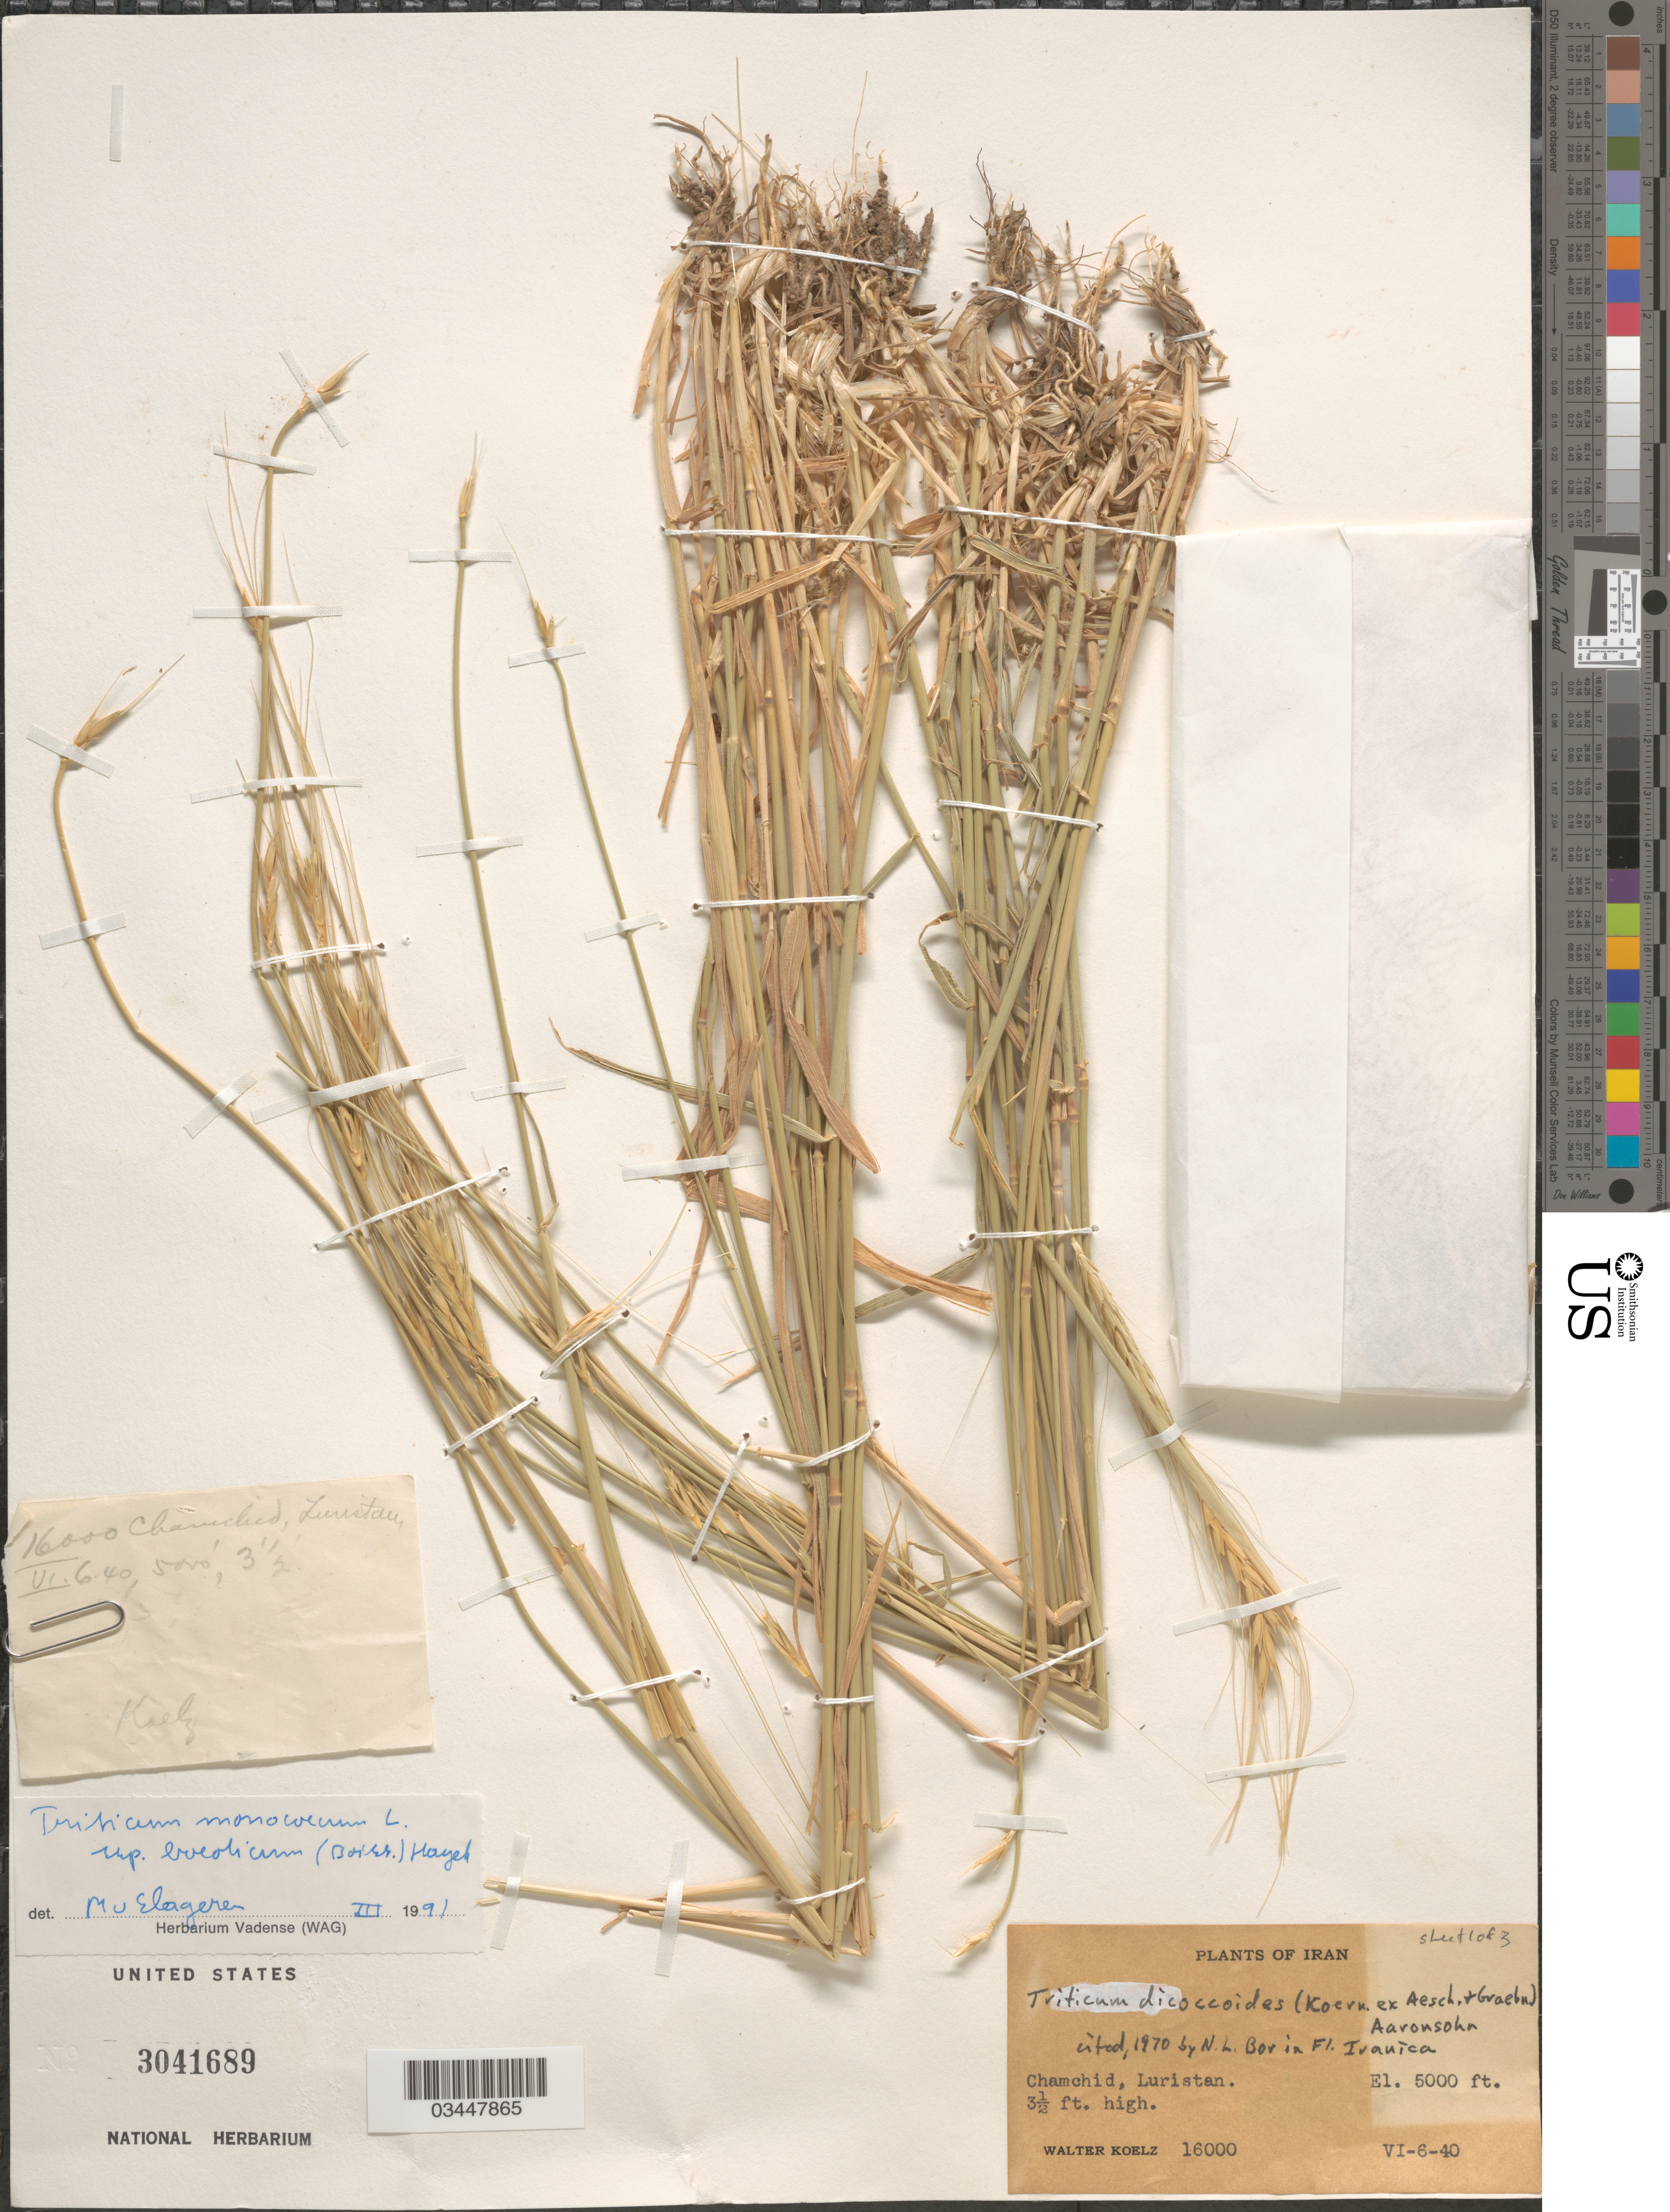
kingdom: Plantae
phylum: Tracheophyta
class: Liliopsida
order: Poales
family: Poaceae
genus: Triticum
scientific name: Triticum boeoticum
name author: Boiss.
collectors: W. N. Koelz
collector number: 16000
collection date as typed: Transcribed d/m/y: 6/6/40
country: Iran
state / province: Lorestan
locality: Chamchid, Luristan.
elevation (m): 1524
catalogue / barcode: US 3041689